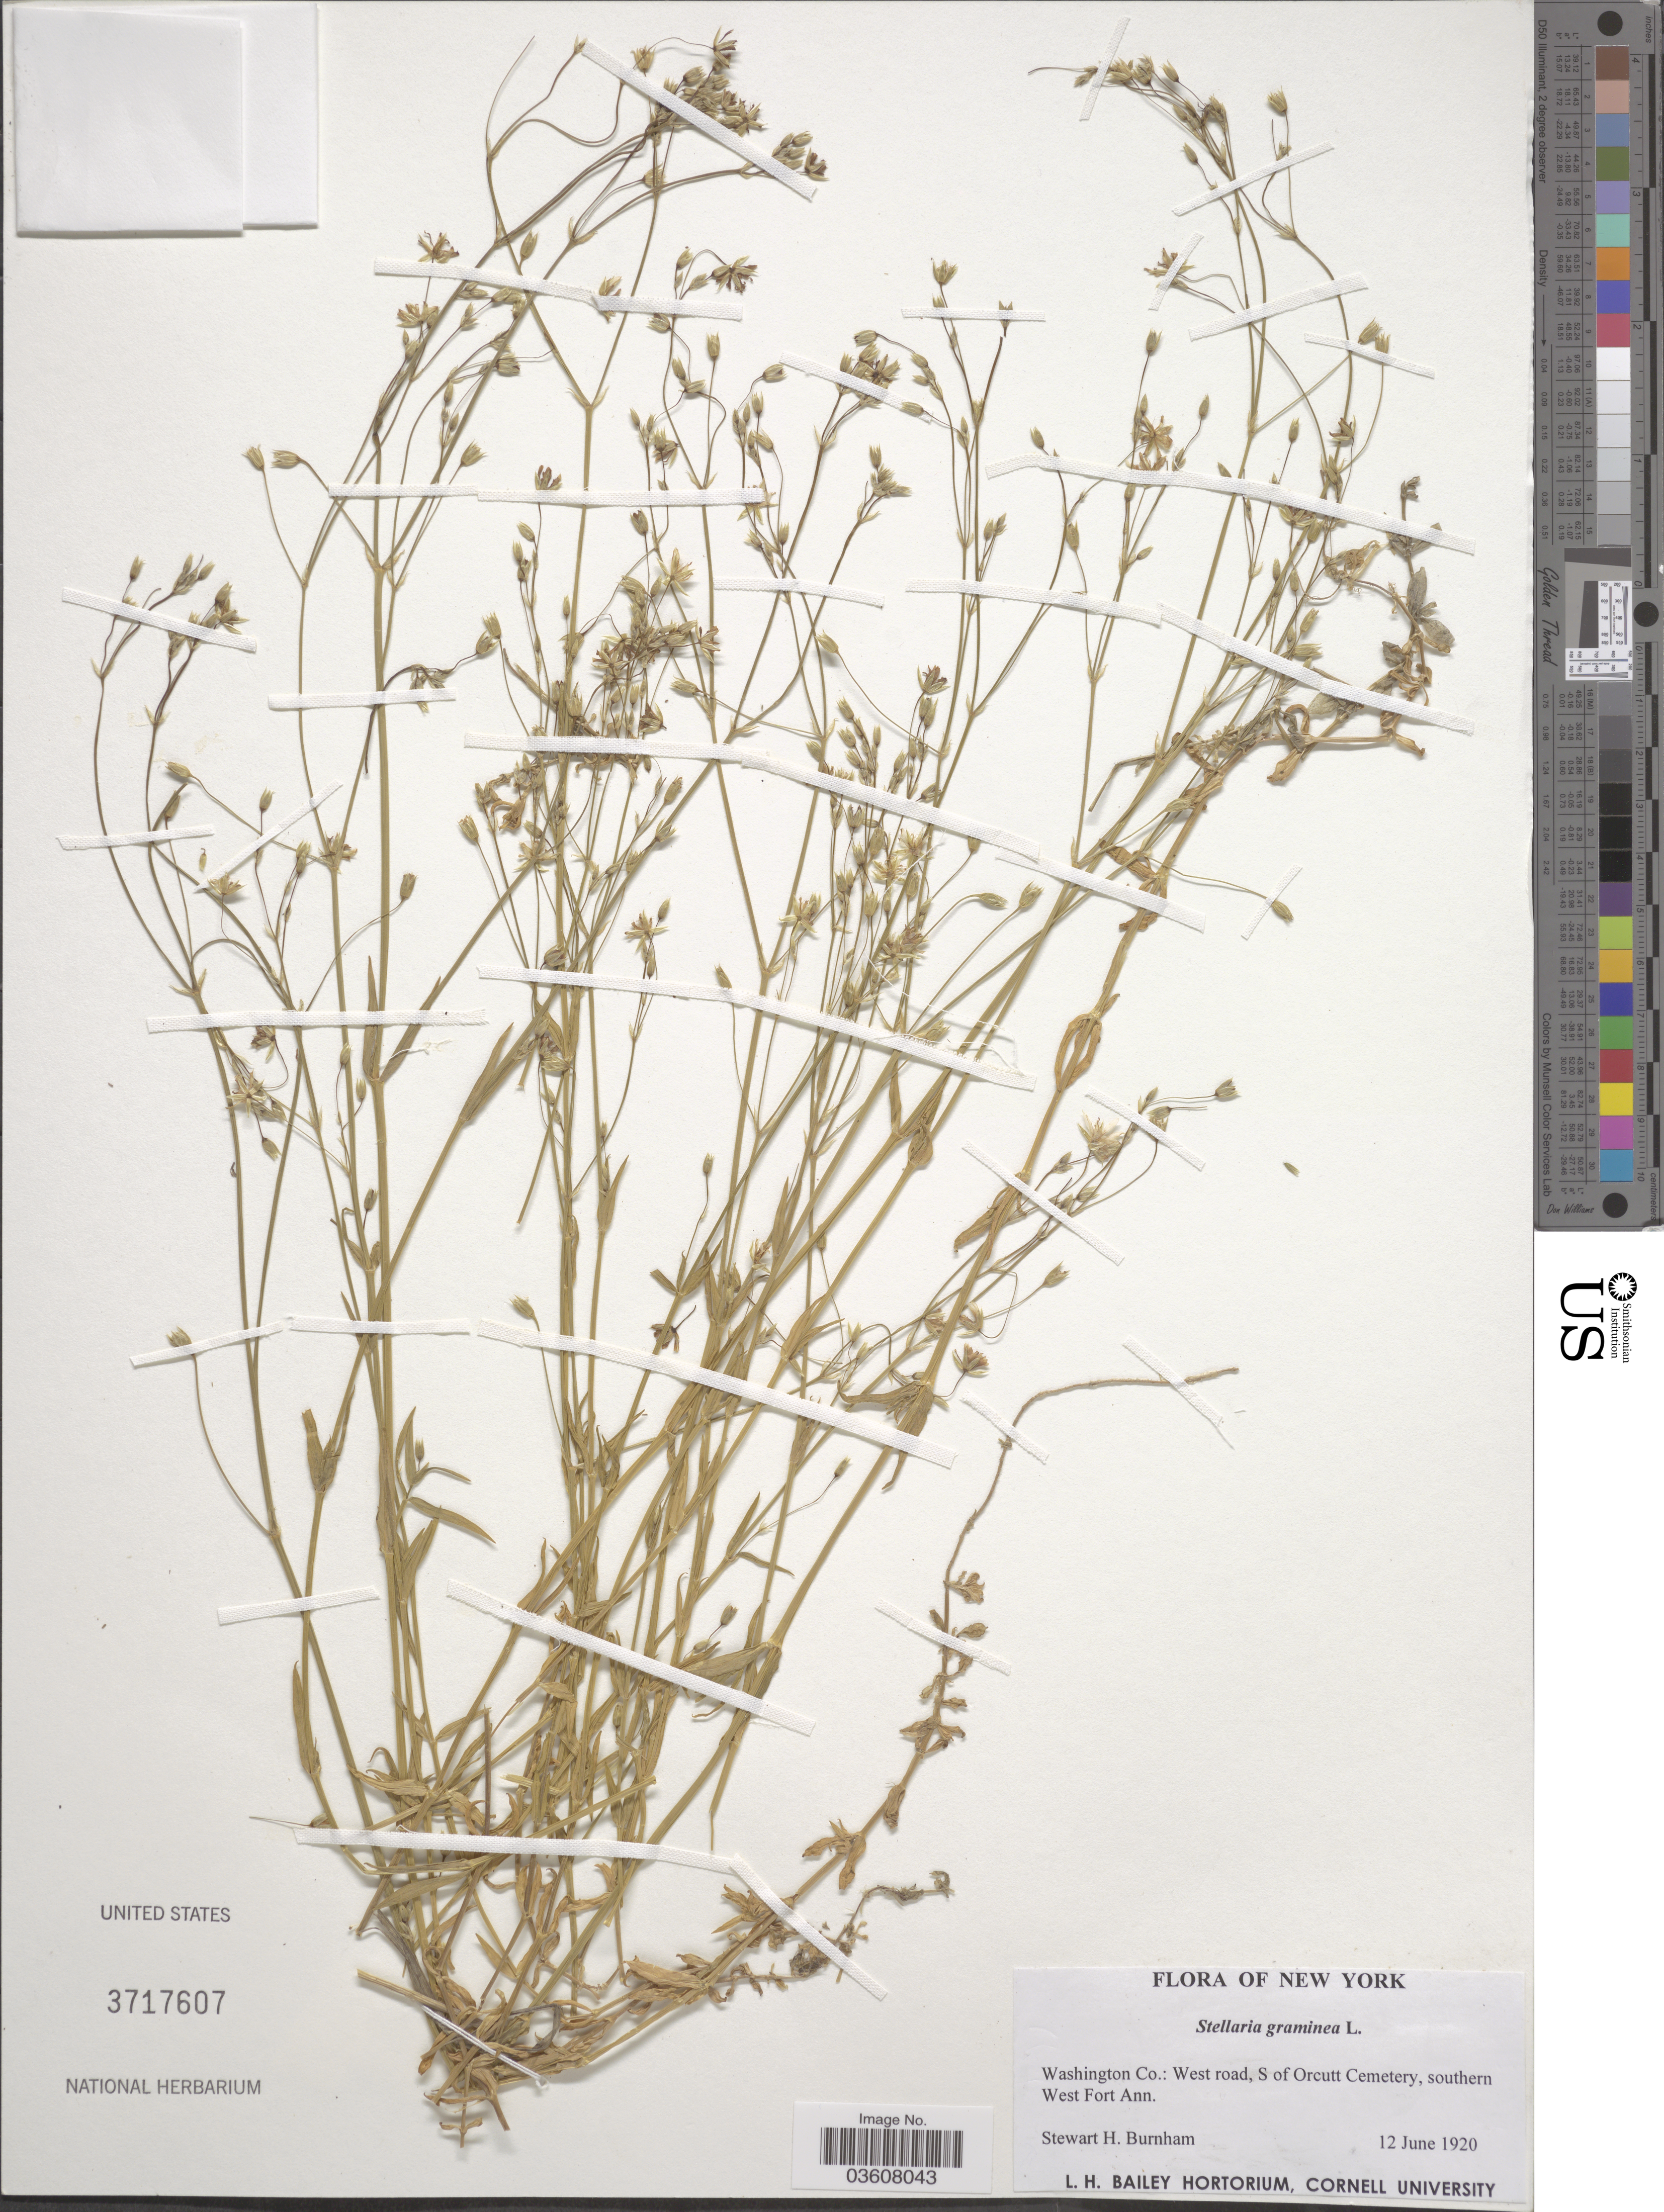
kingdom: Plantae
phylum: Tracheophyta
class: Magnoliopsida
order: Caryophyllales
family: Caryophyllaceae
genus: Stellaria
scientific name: Stellaria graminea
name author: L.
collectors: S. Burnham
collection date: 1920-06-12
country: United States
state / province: New York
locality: Washington Co.: West road, S of Orcutt Cemetery, southern West Fort Ann.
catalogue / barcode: US 3717607